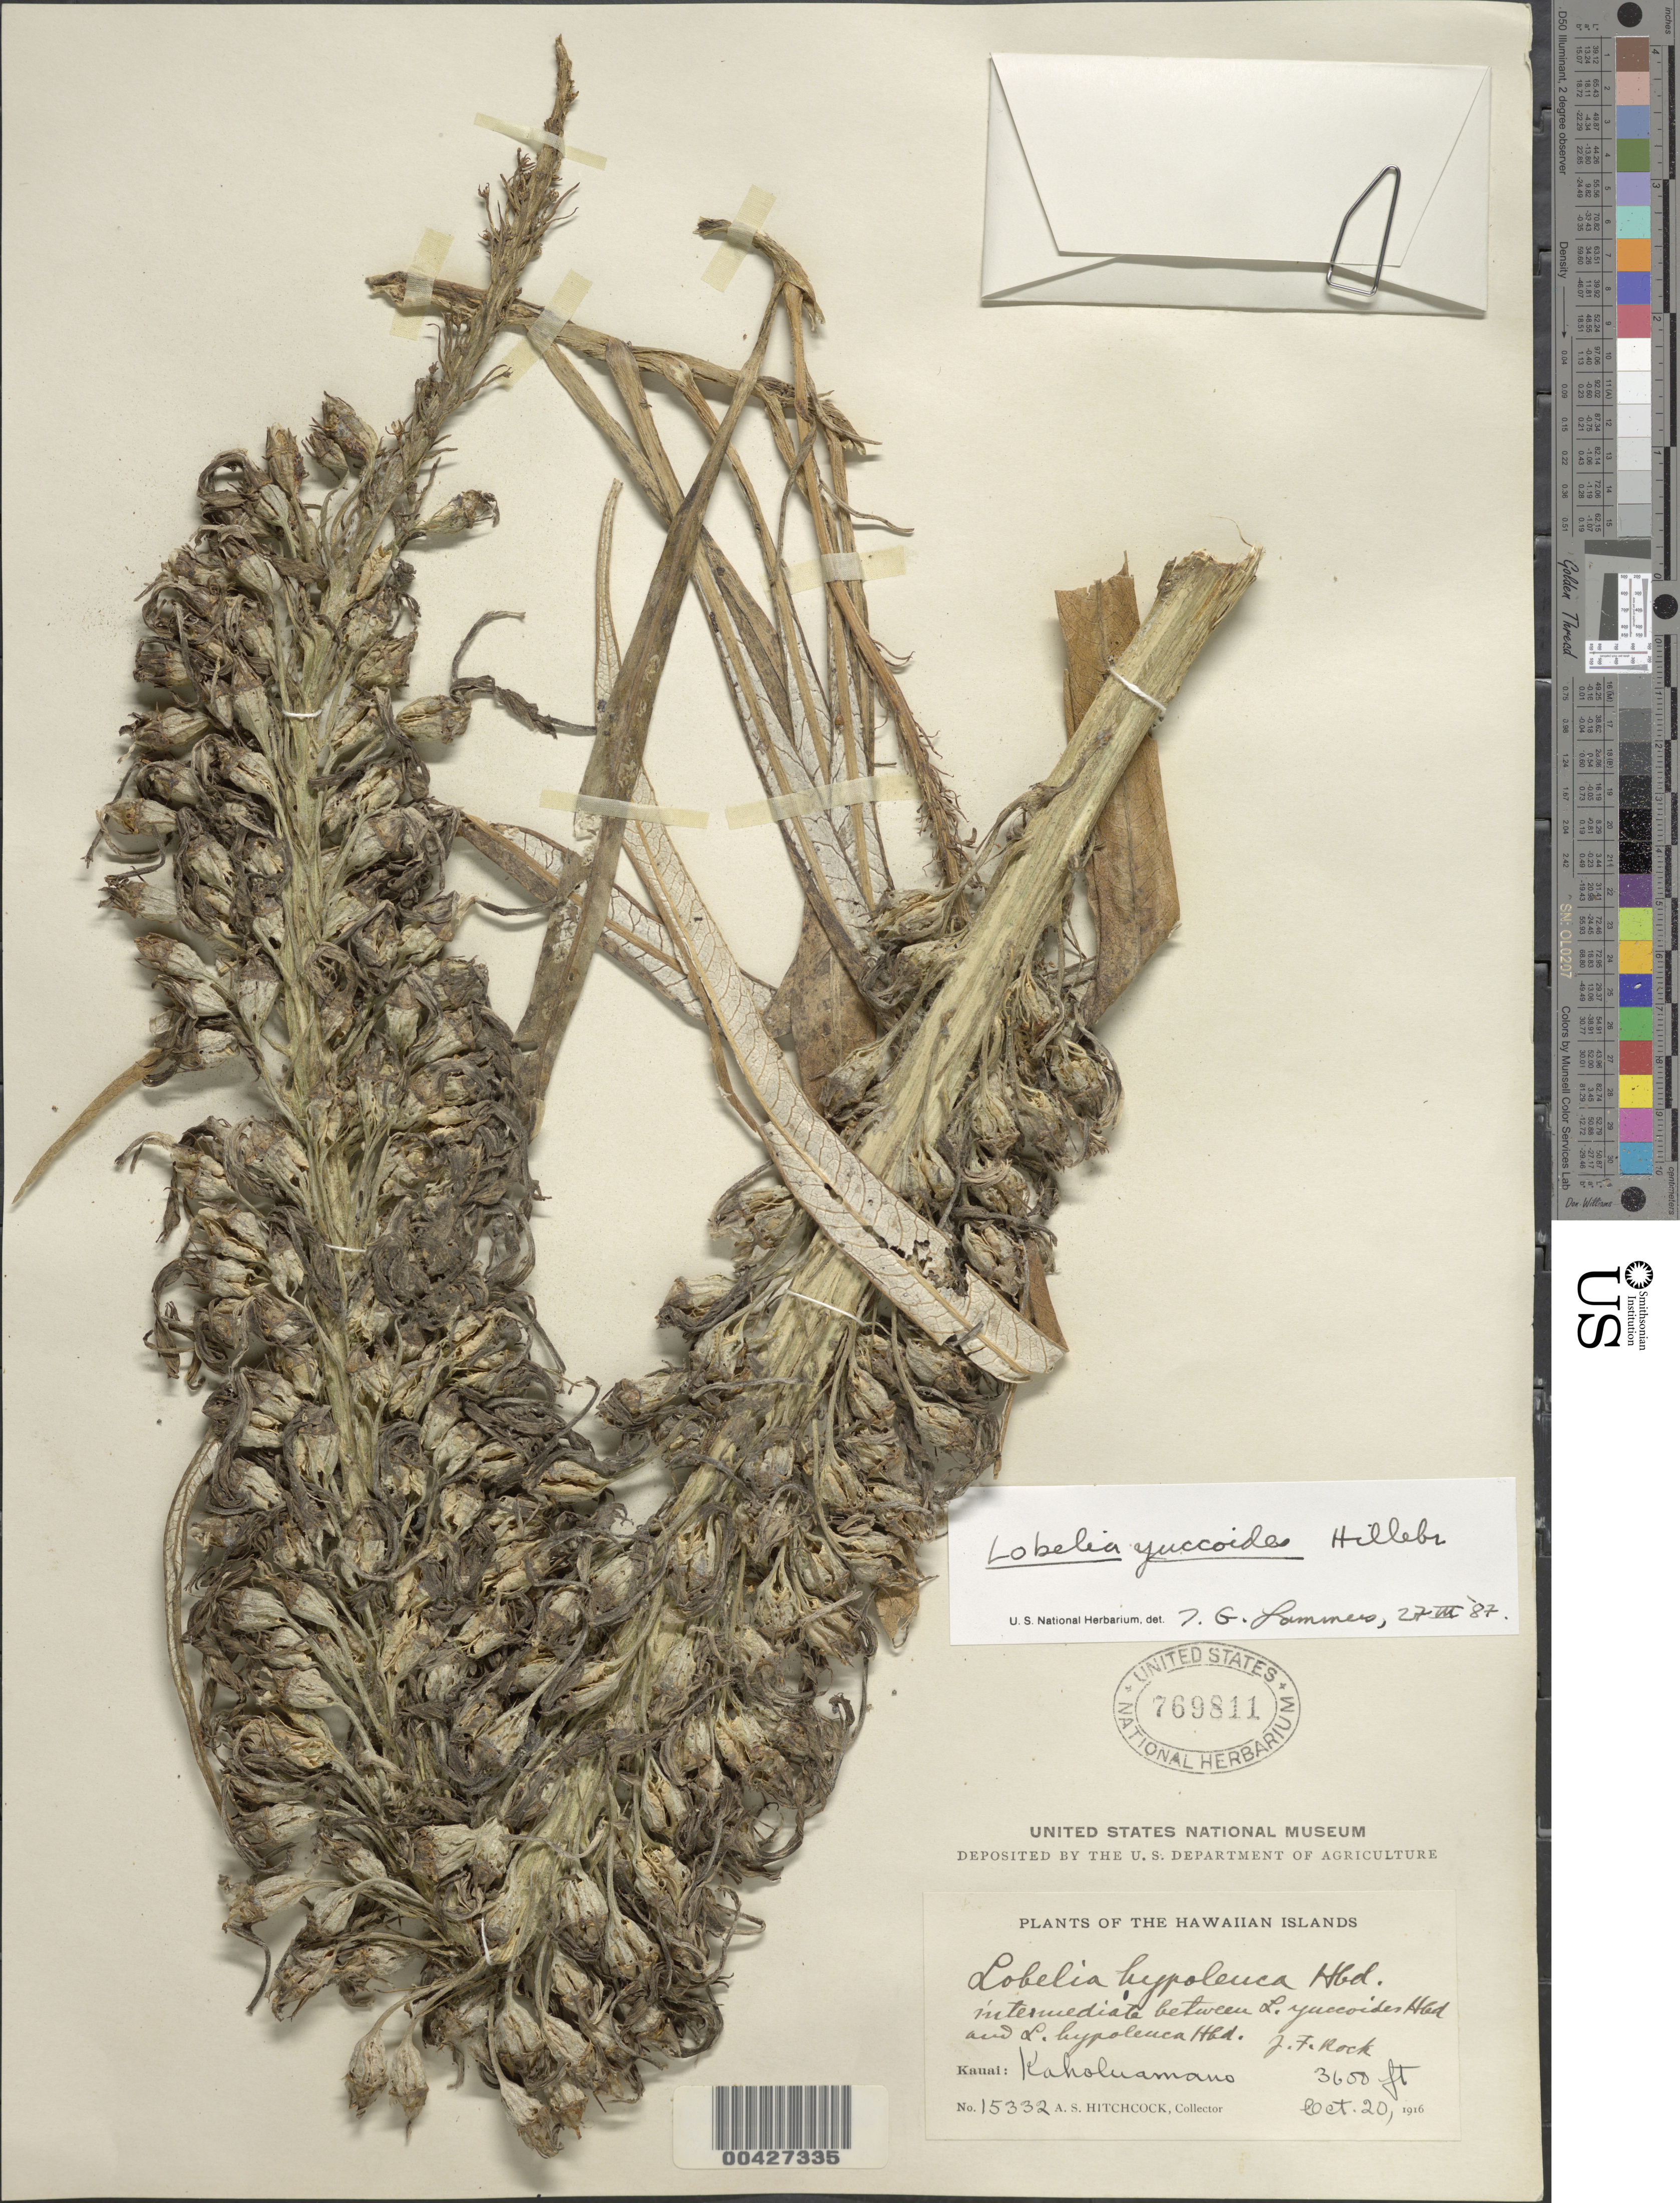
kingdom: Plantae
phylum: Tracheophyta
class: Magnoliopsida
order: Asterales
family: Campanulaceae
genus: Lobelia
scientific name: Lobelia yuccoides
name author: Hillebr.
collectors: A. S. Hitchcock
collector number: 15332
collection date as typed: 20 Oct 1916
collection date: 1916-10-20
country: United States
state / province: Hawaii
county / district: Kauai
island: Kaua'i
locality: Kaholuamano.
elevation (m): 1097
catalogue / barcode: US 769811